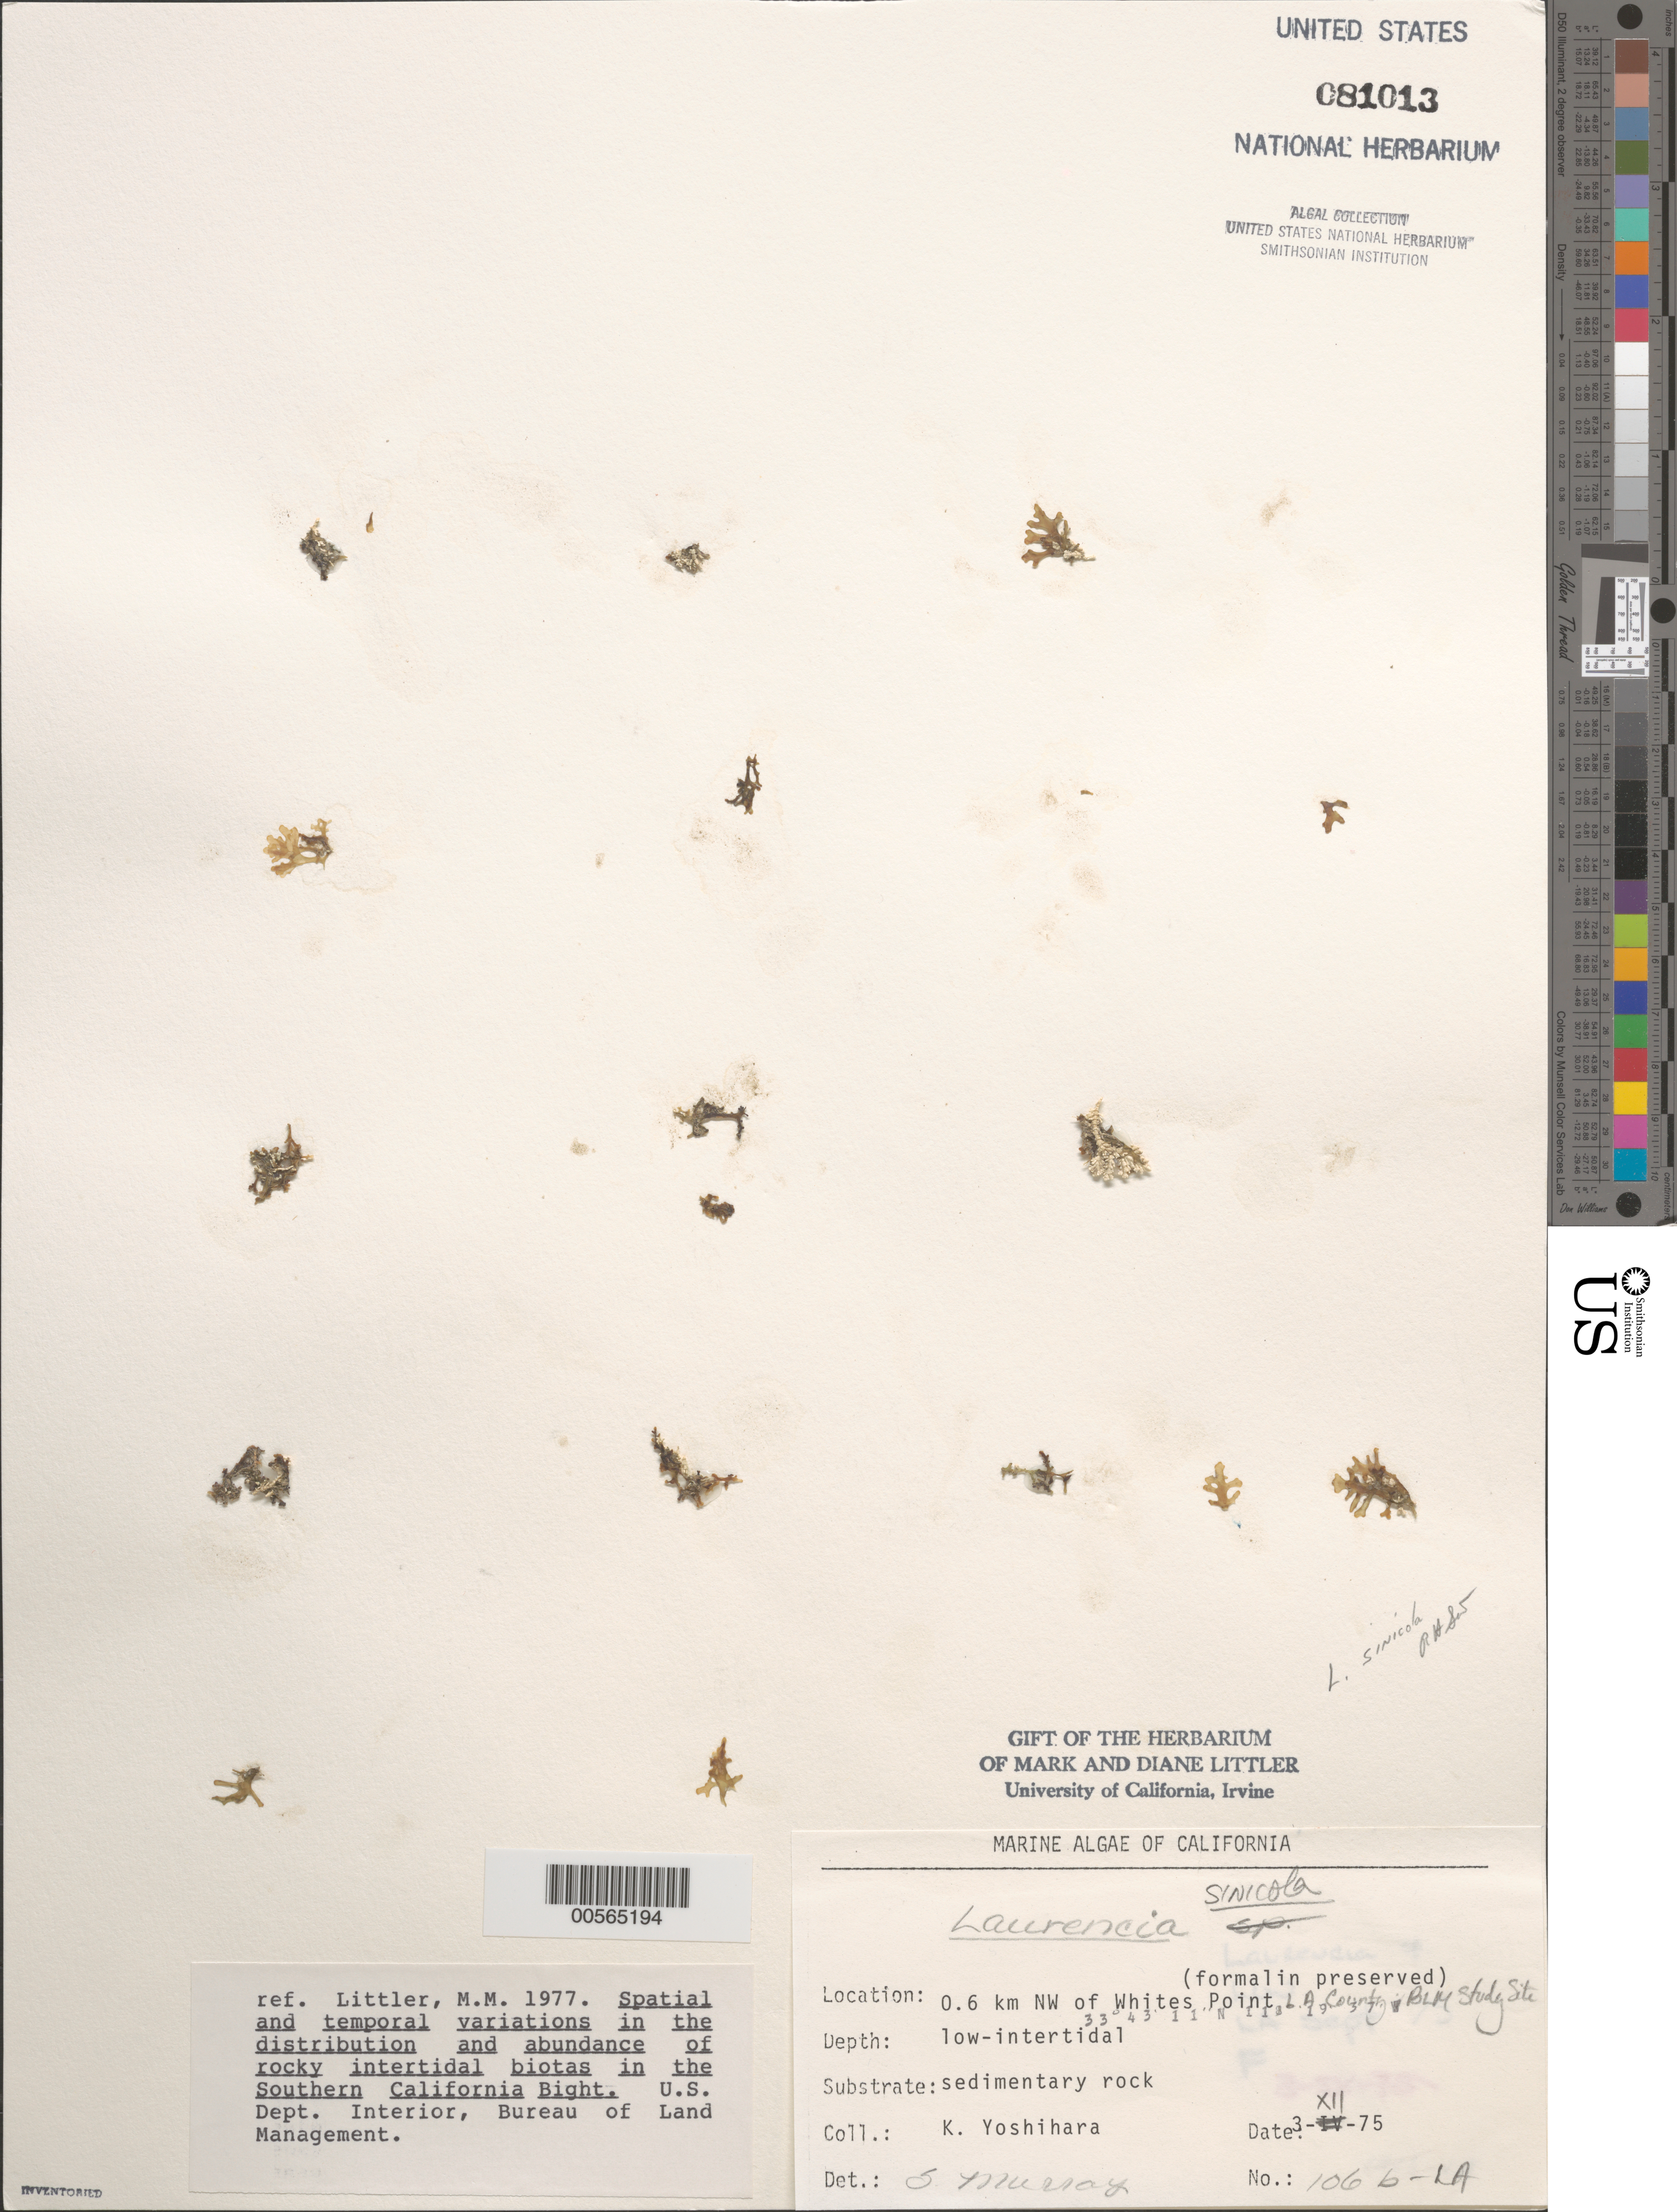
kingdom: Plantae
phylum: Rhodophyta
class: Florideophyceae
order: Ceramiales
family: Rhodomelaceae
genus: Osmundea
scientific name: Osmundea sinicola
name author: (Setchell & N.L. Gardner) K.W. Nam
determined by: Algae name updating Project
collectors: K. Yoshihara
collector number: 106b-la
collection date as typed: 03 Dec 1975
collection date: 1975-12-03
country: United States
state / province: California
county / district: Los Angeles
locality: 0.6 km northwest of Whites Point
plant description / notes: BLM-SOCALBIGHT Rocky Intertidal Survey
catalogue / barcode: US 81013